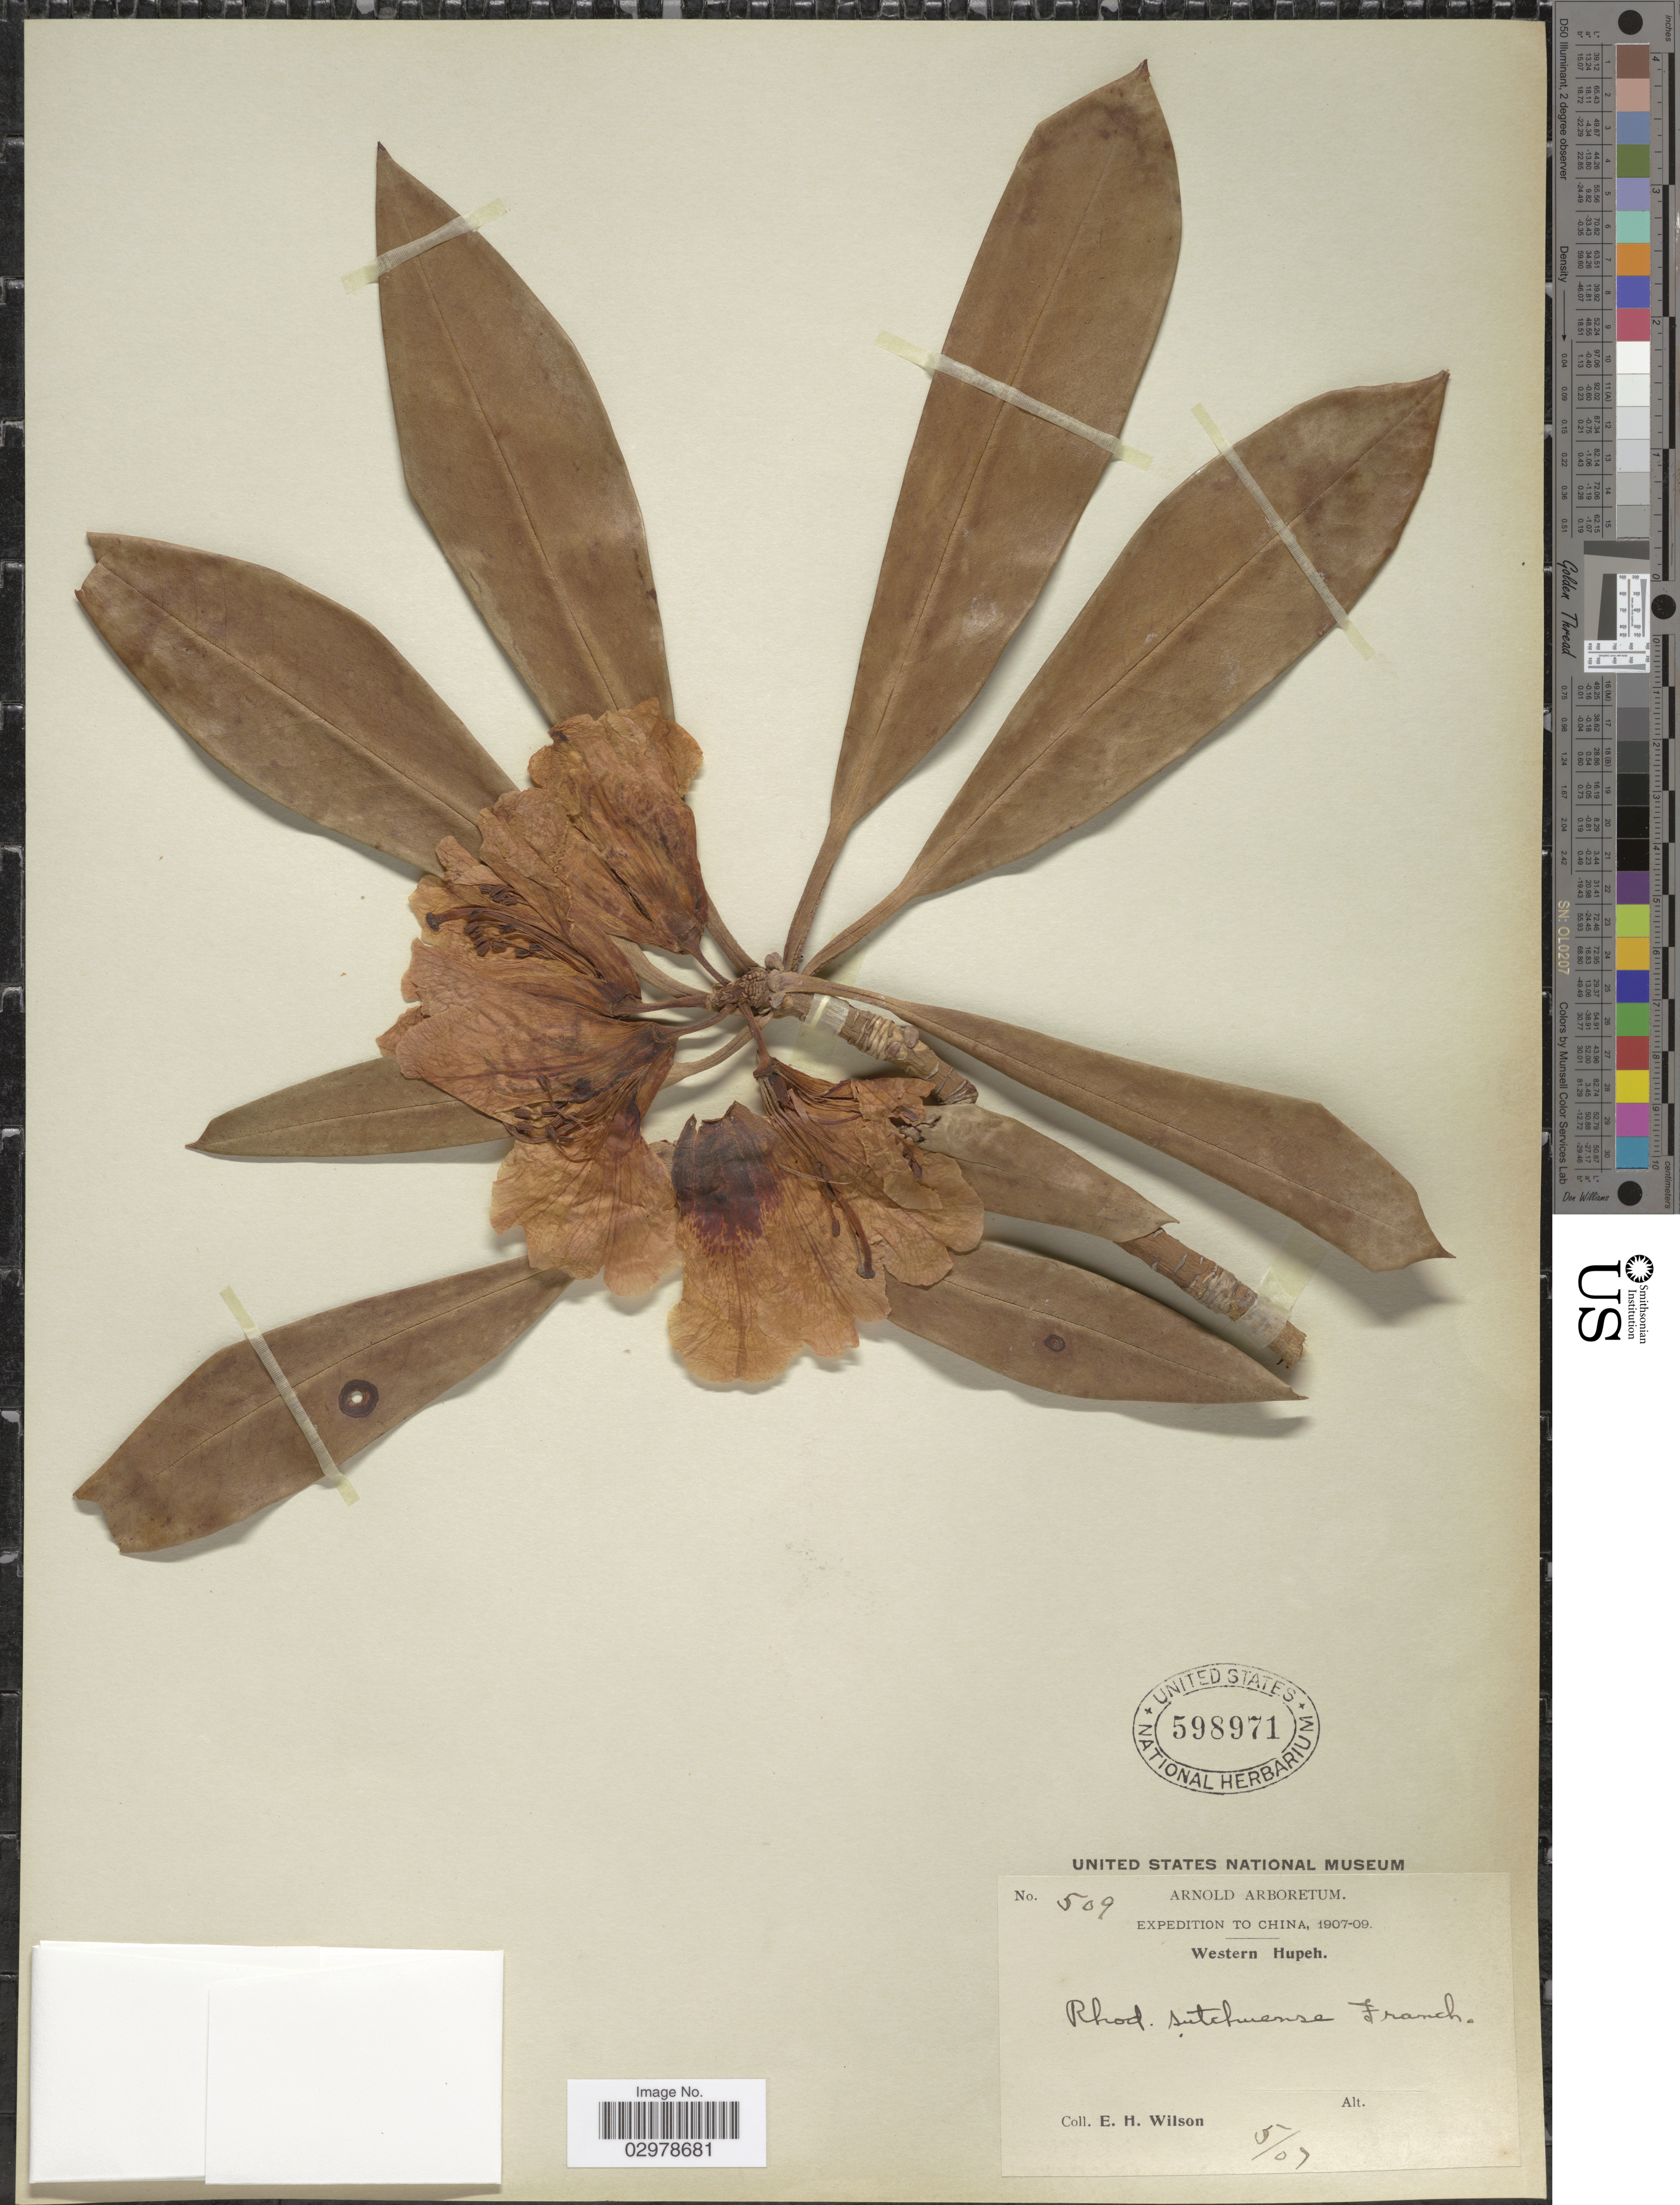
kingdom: Plantae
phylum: Tracheophyta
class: Magnoliopsida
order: Ericales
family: Ericaceae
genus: Rhododendron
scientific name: Rhododendron sutchuenense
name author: Franch.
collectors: E. Wilson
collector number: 509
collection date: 1907-05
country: China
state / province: Hubei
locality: Western Hupeh.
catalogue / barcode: US 598971